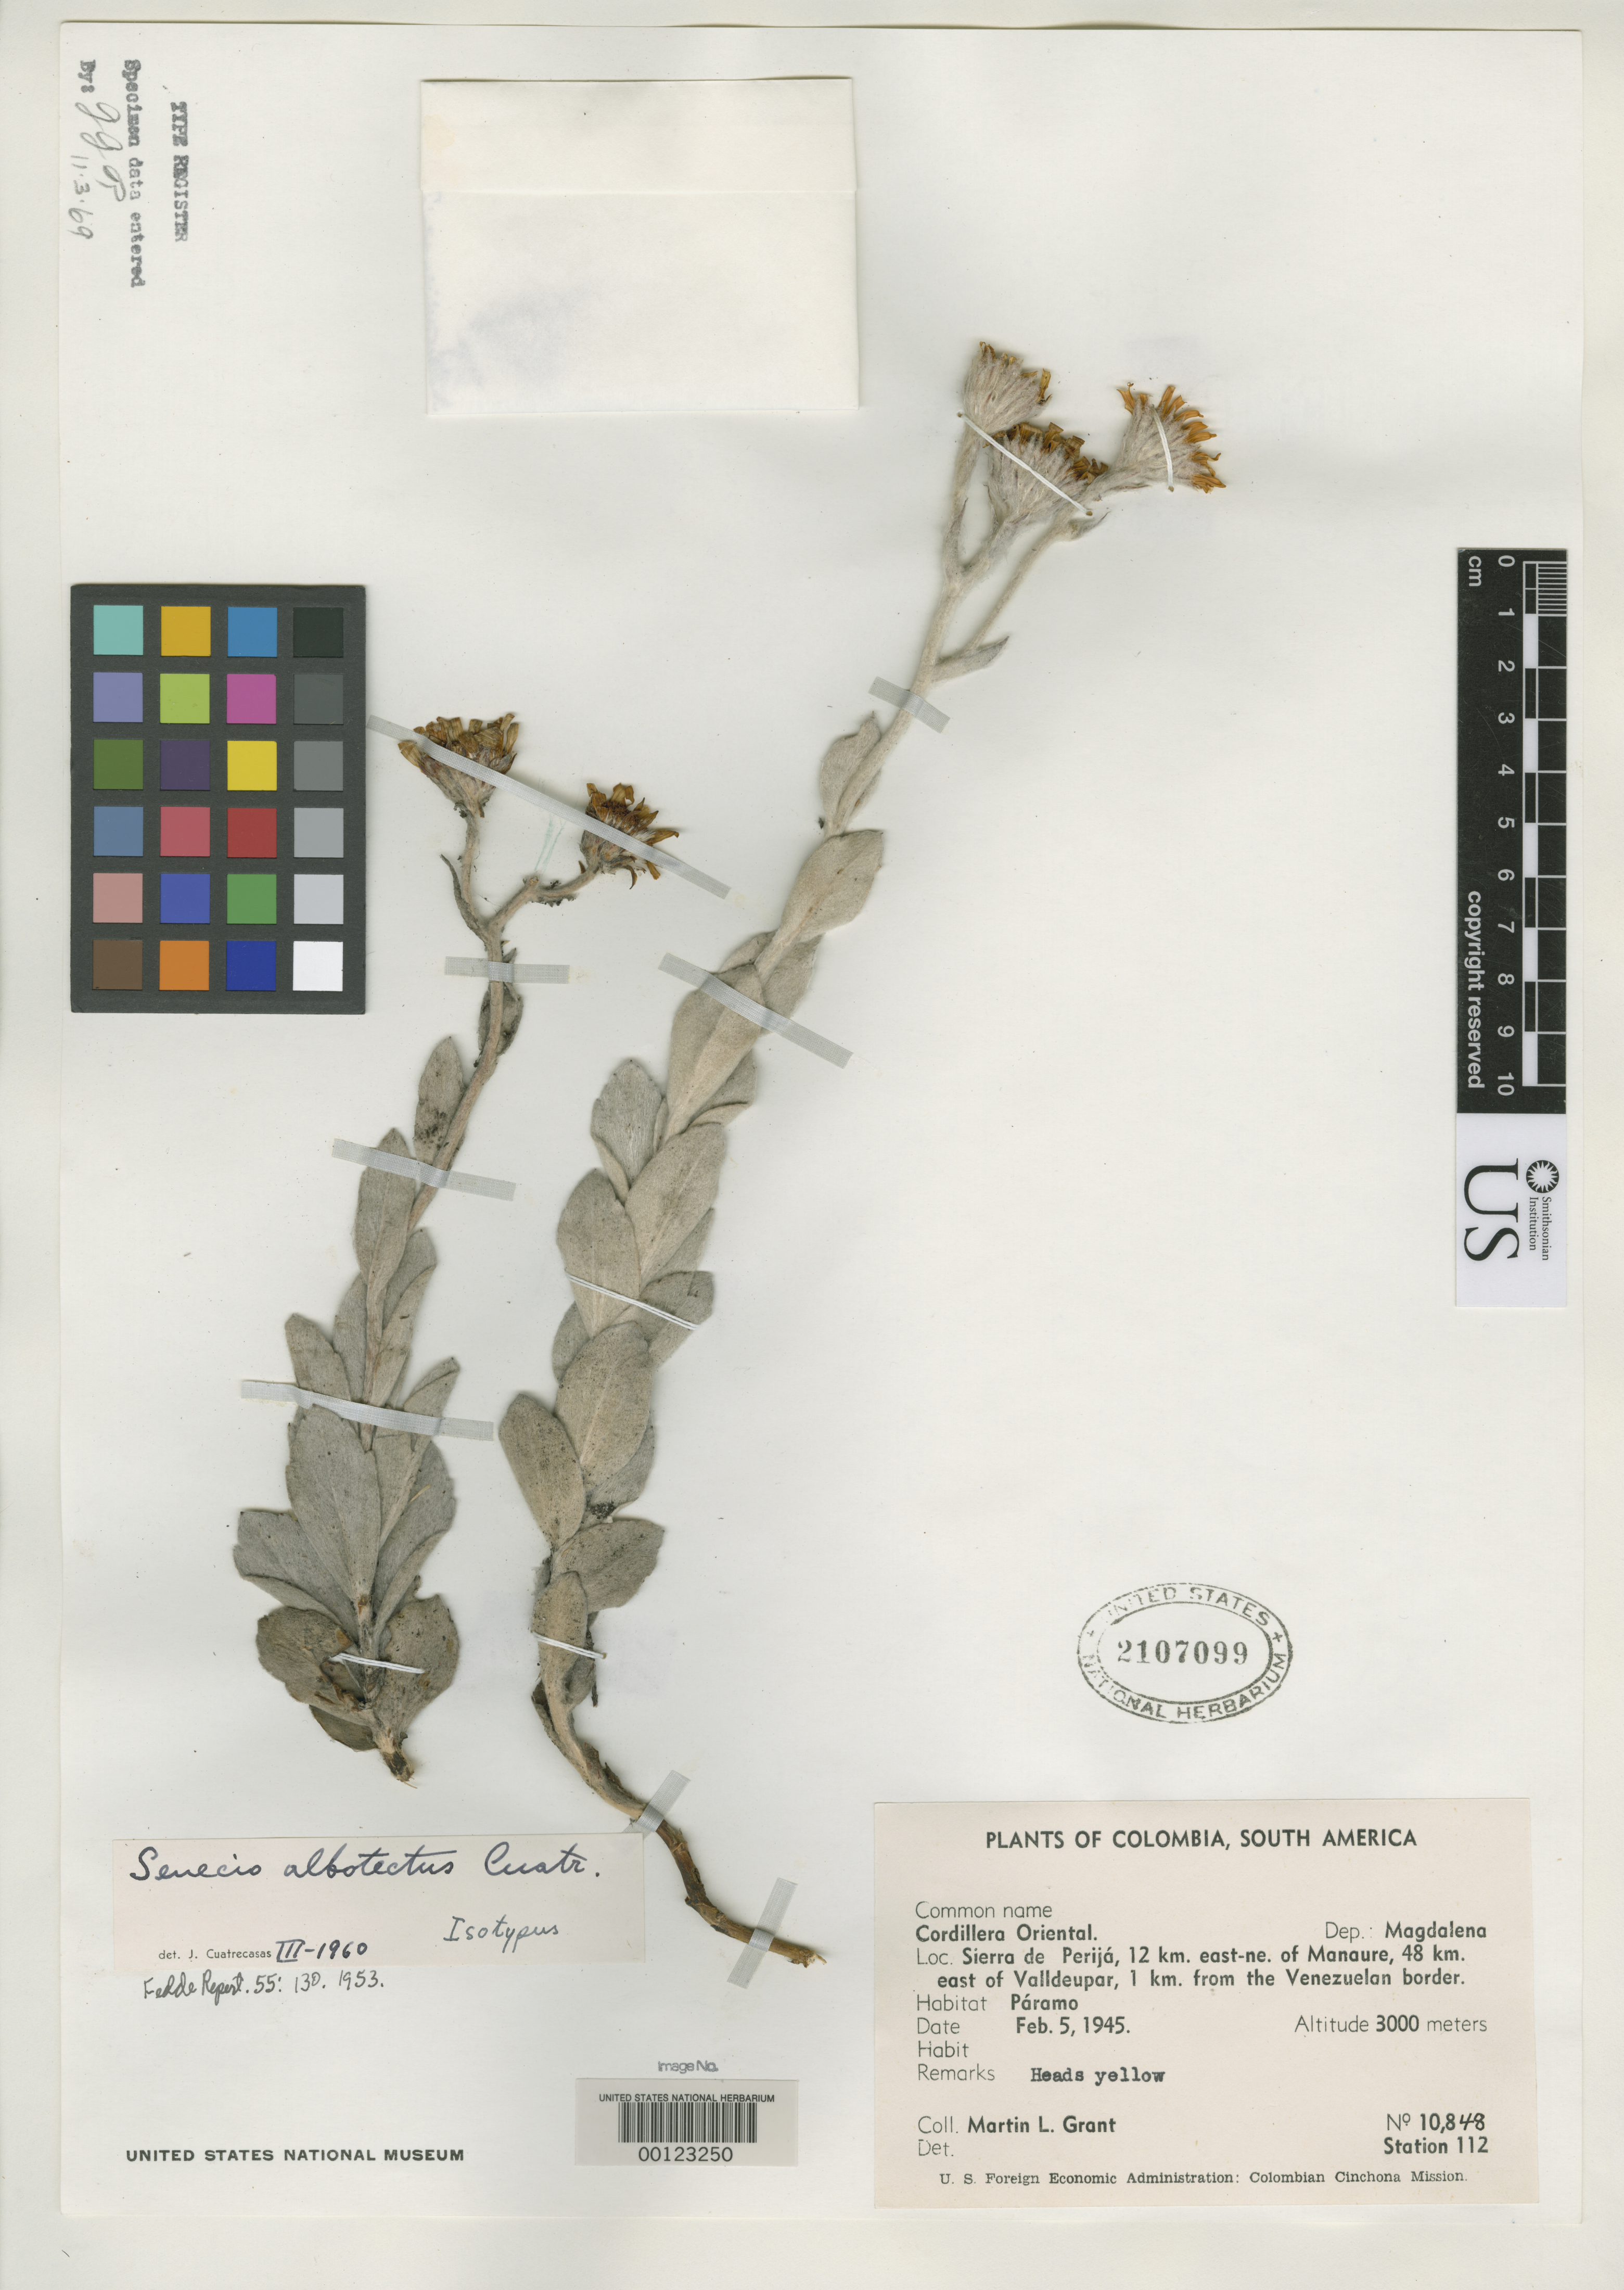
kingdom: Plantae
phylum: Tracheophyta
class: Magnoliopsida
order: Asterales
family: Asteraceae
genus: Senecio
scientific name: Senecio albotectus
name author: Cuatrec.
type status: Isotype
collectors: M. L. Grant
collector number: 10848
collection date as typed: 05 Feb 1945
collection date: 1945-02-05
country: Colombia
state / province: Magdalena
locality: Sierra de Perija, 12 km E of Manaure, 1 km. from Venezuelan Border.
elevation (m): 3000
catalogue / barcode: US 2107099